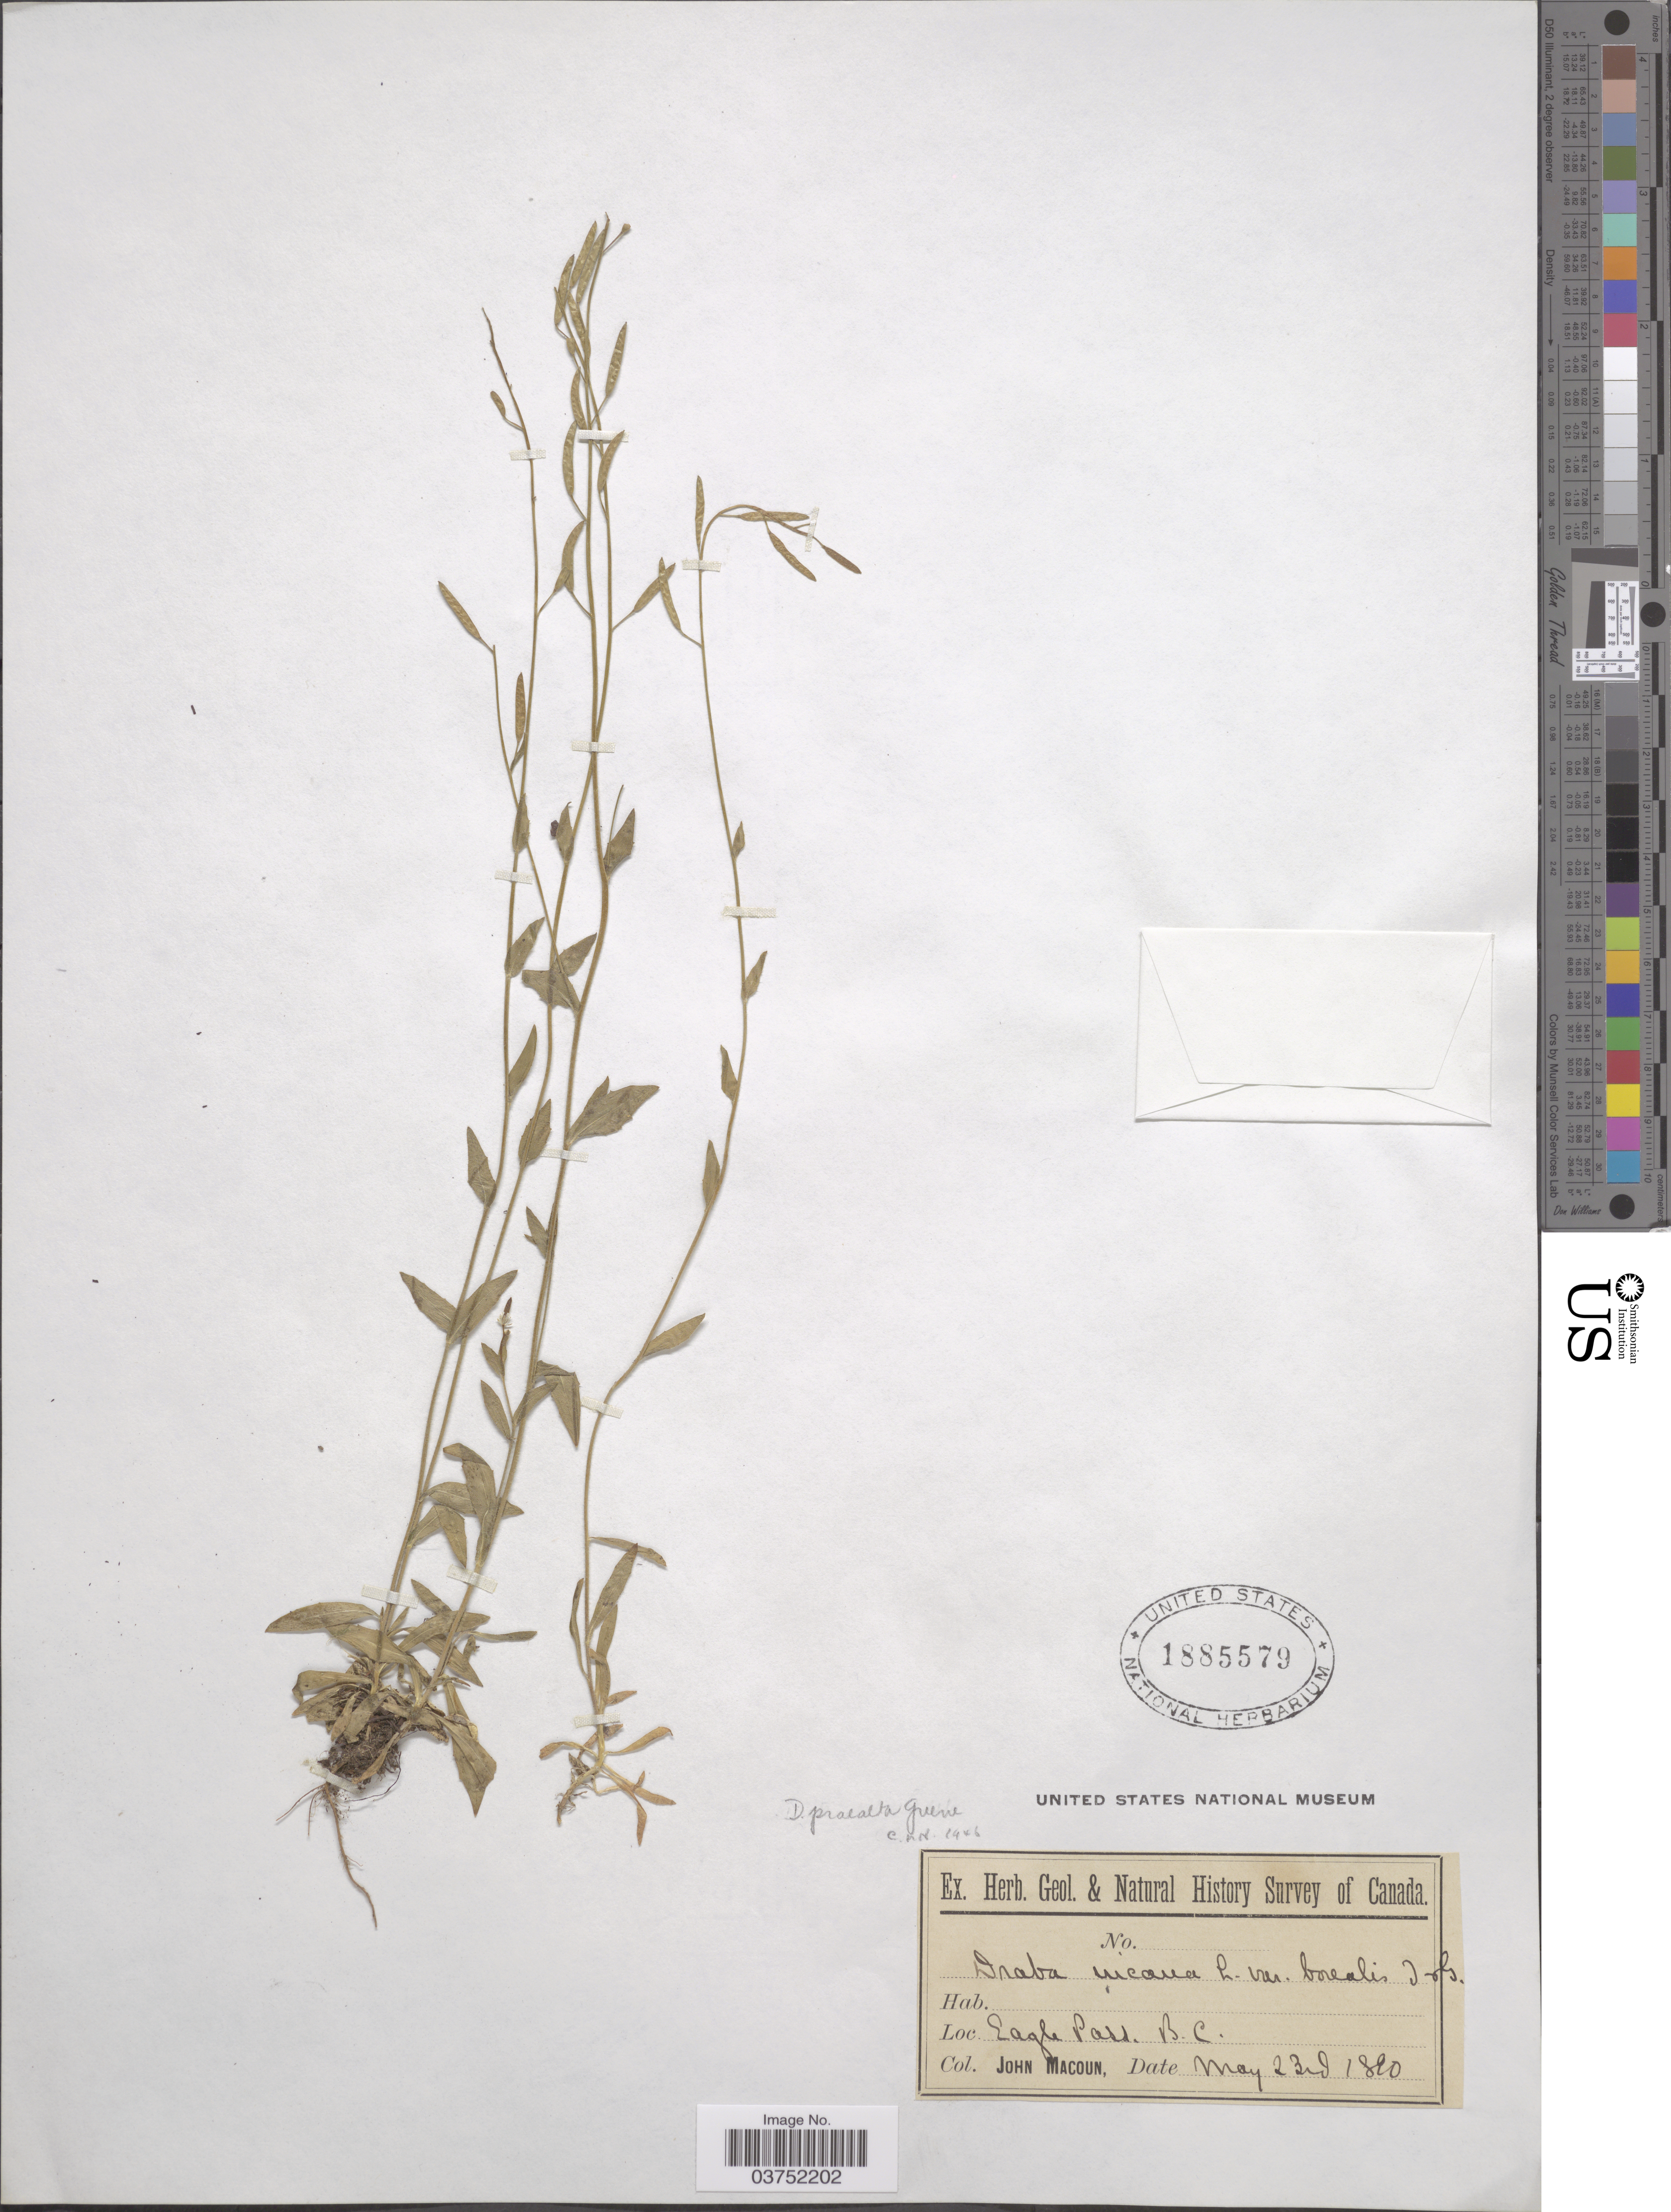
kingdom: Plantae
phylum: Tracheophyta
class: Magnoliopsida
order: Brassicales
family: Brassicaceae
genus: Draba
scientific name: Draba praealta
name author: Greene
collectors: J. Macoun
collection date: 1890-05-23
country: Canada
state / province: British Columbia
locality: Eagle Pass.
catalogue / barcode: US 1885579